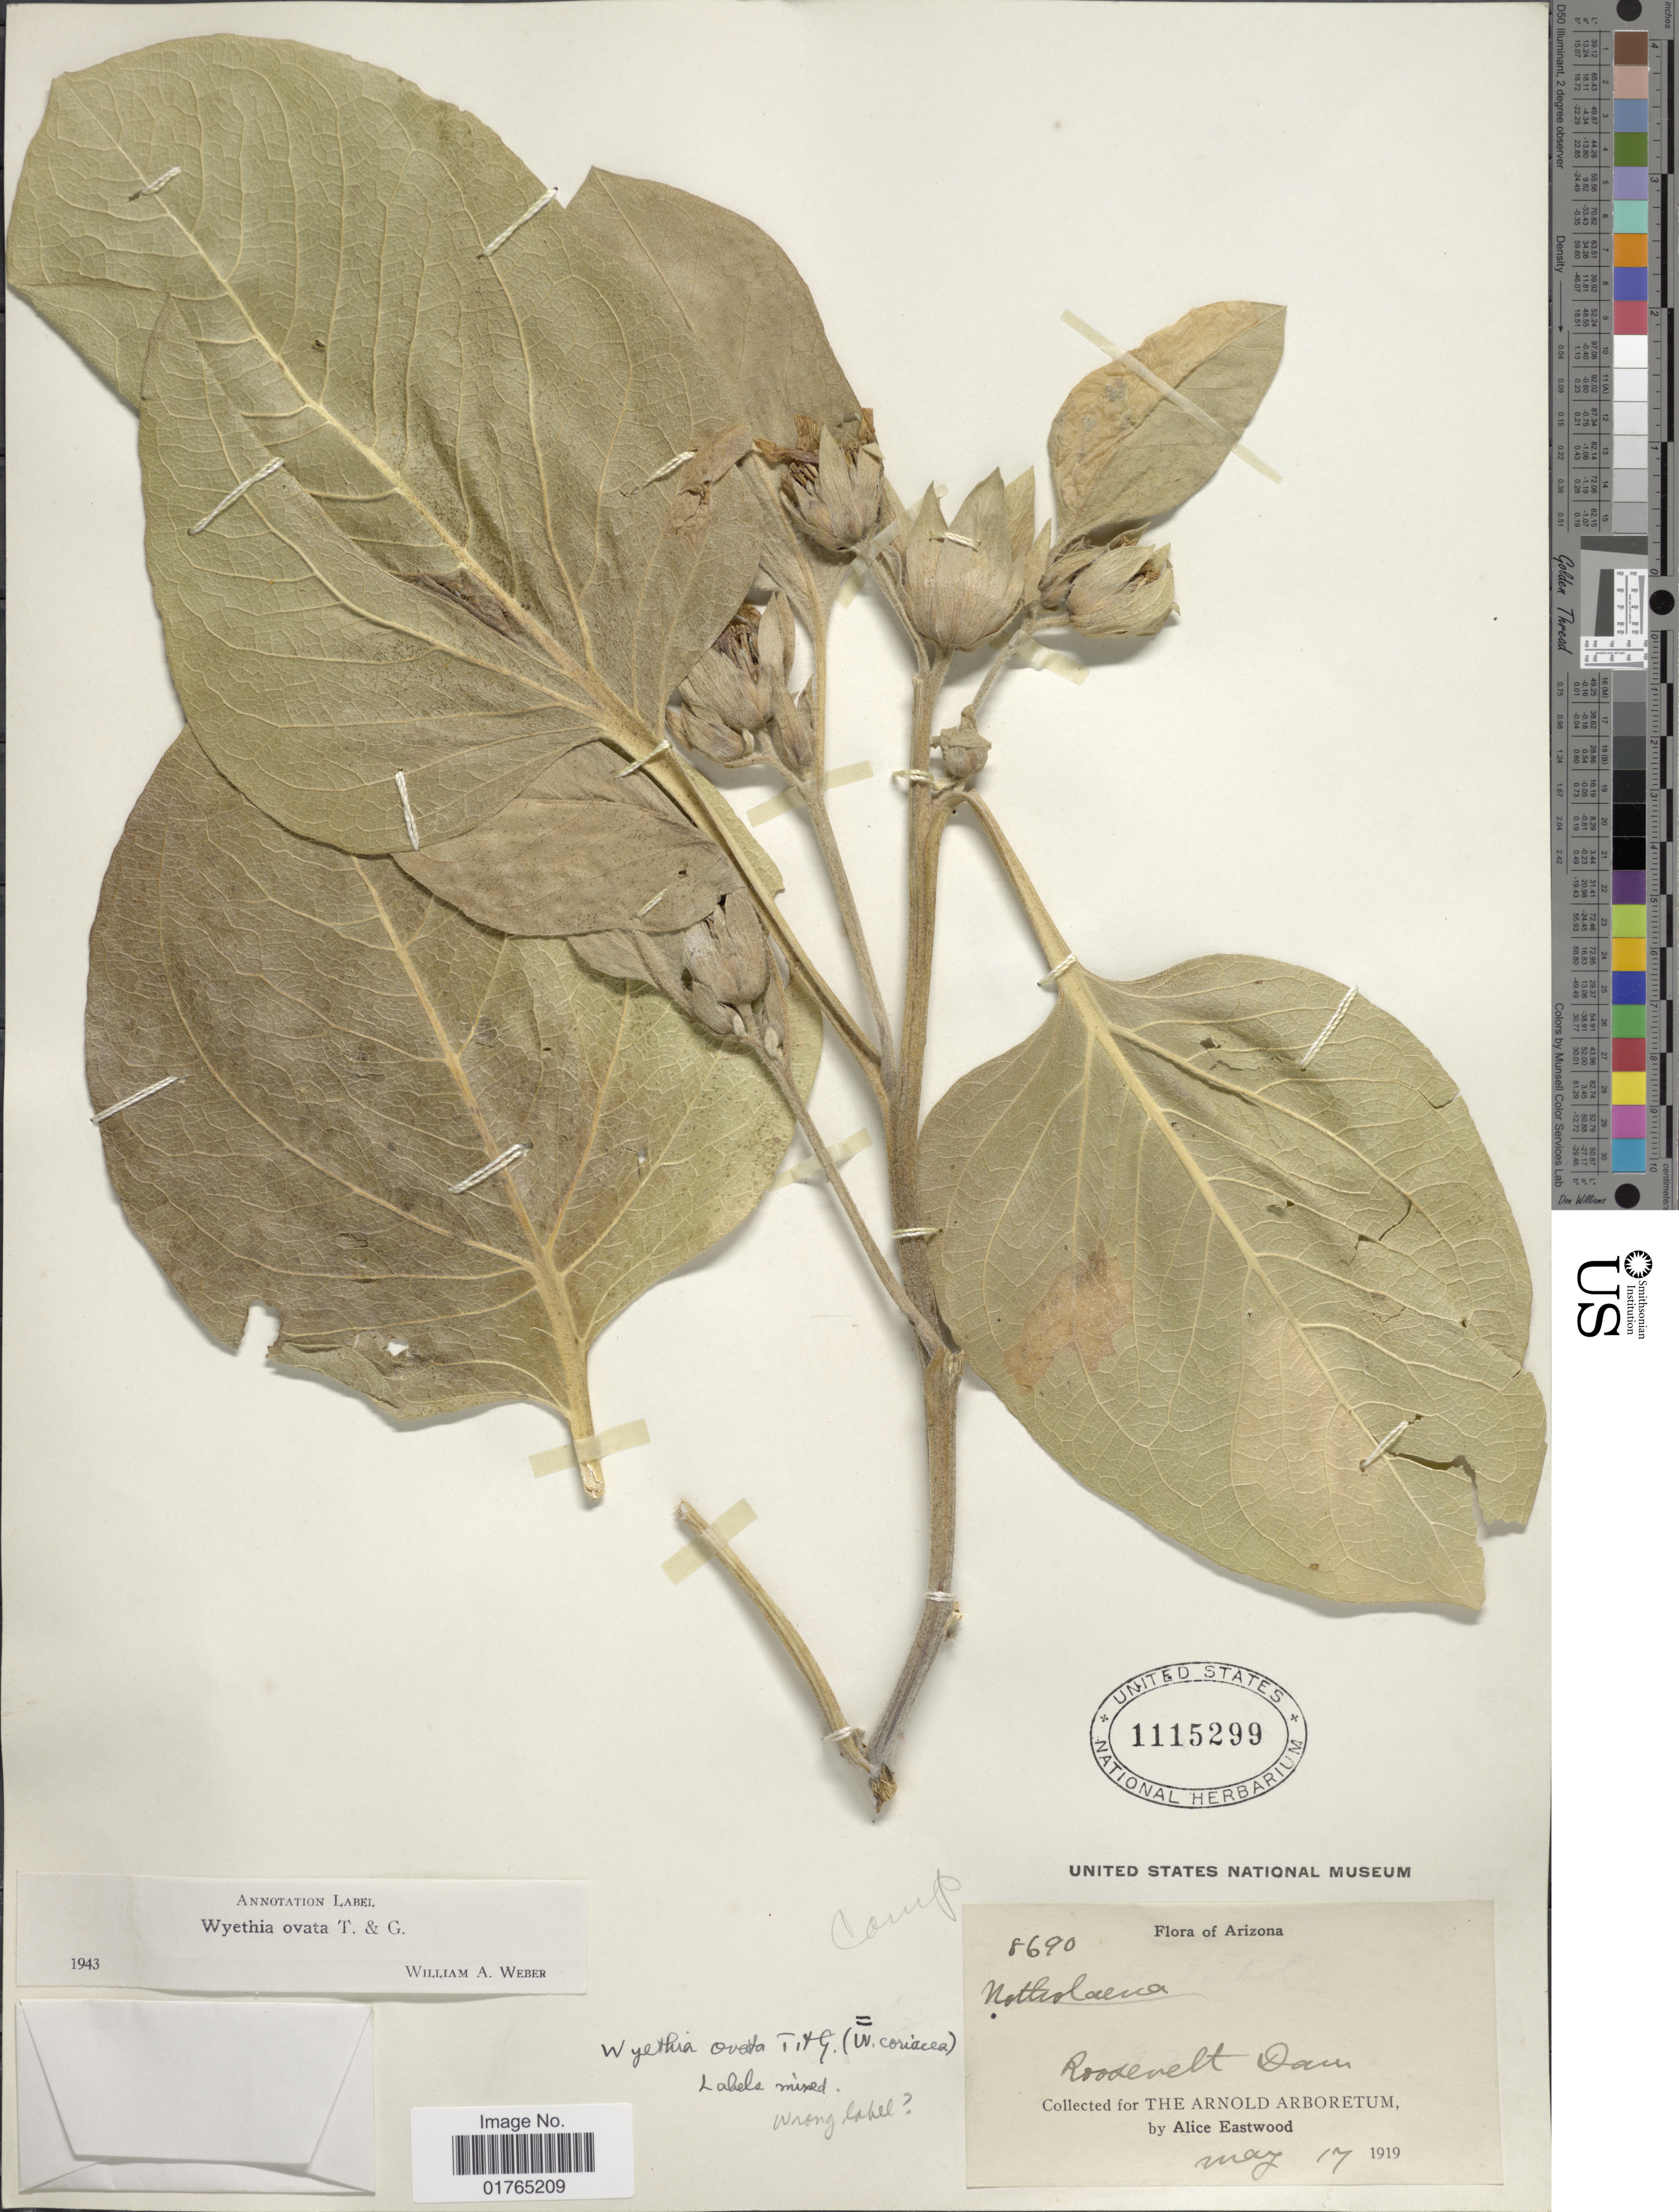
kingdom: Plantae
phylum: Tracheophyta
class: Magnoliopsida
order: Asterales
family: Asteraceae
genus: Wyethia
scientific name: Wyethia ovata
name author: Torr. & A. Gray in Emory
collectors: A. Eastwood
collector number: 8690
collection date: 1919-05-17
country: United States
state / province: Arizona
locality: Roosevelt Dam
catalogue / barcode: US 1115299